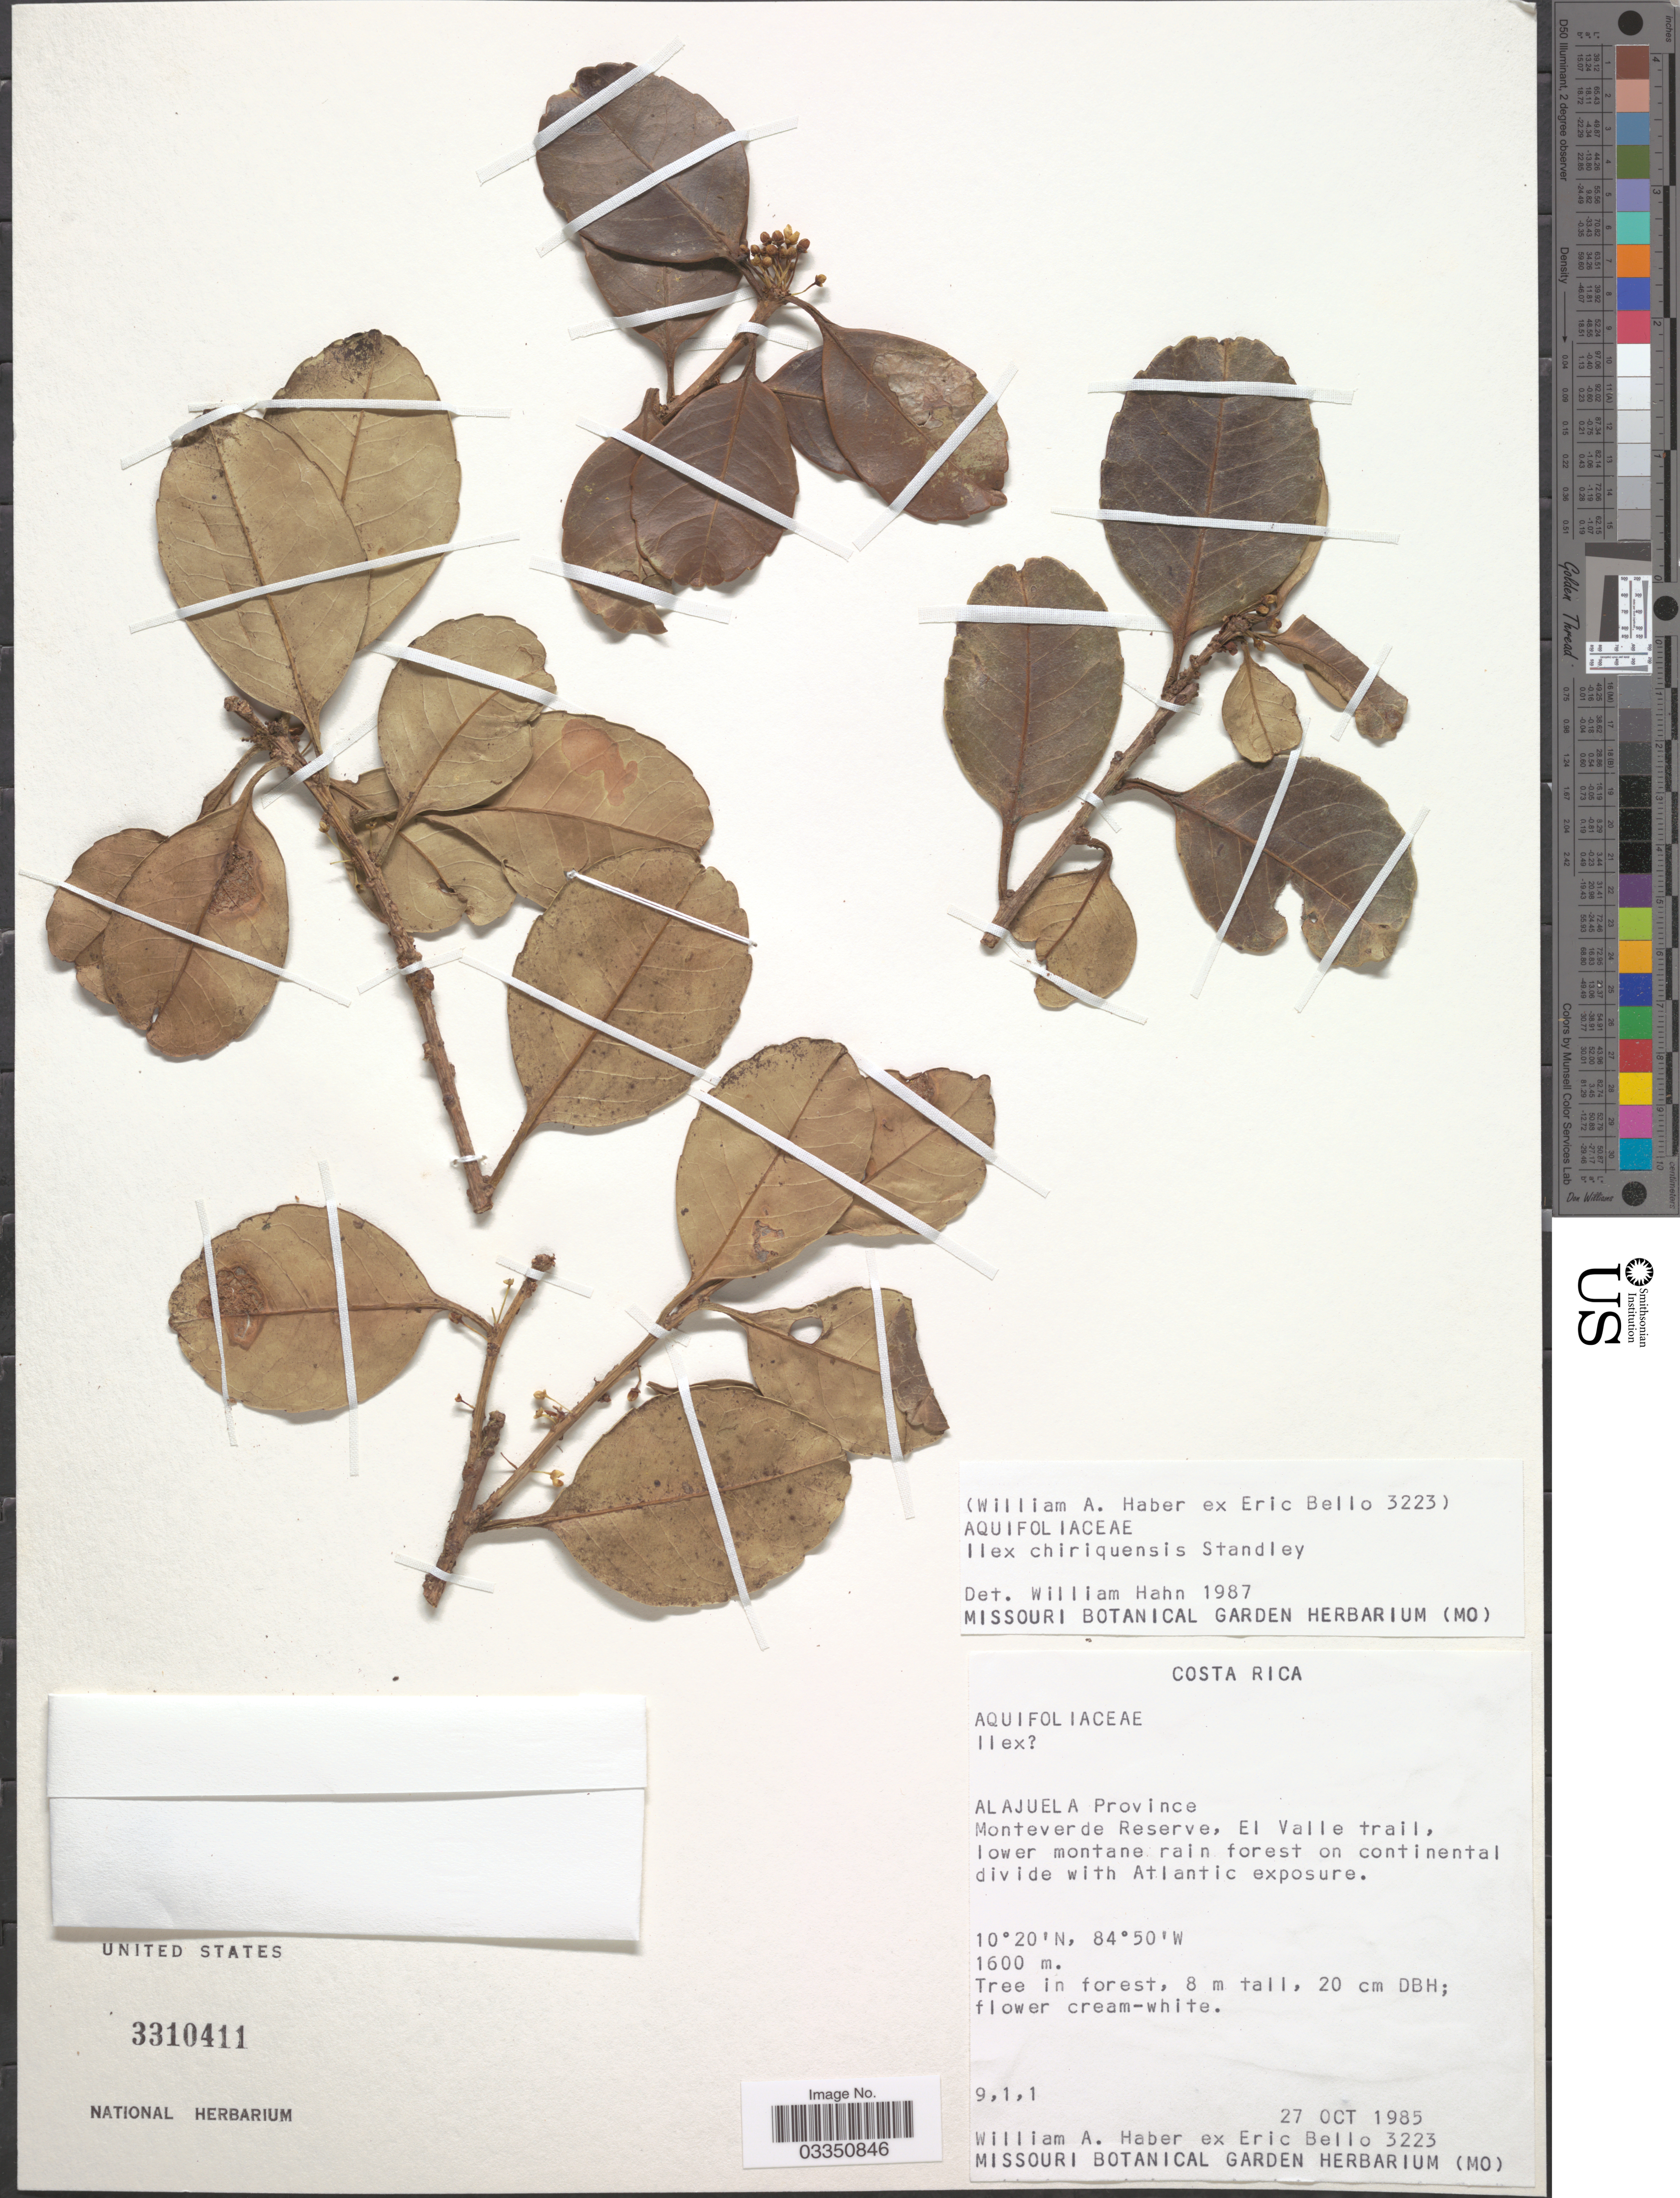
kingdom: Plantae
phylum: Tracheophyta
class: Magnoliopsida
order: Aquifoliales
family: Aquifoliaceae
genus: Ilex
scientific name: Ilex chiriquensis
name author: Standl.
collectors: W. A. Haber & E. Bello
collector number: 3223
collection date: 1985-10-27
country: Costa Rica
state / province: Alajuela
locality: Monteverde Reserve, El Valle trail, lower montane rain forest on continental divide with Atlantic exposure.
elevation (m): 1600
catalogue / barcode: US 3310411